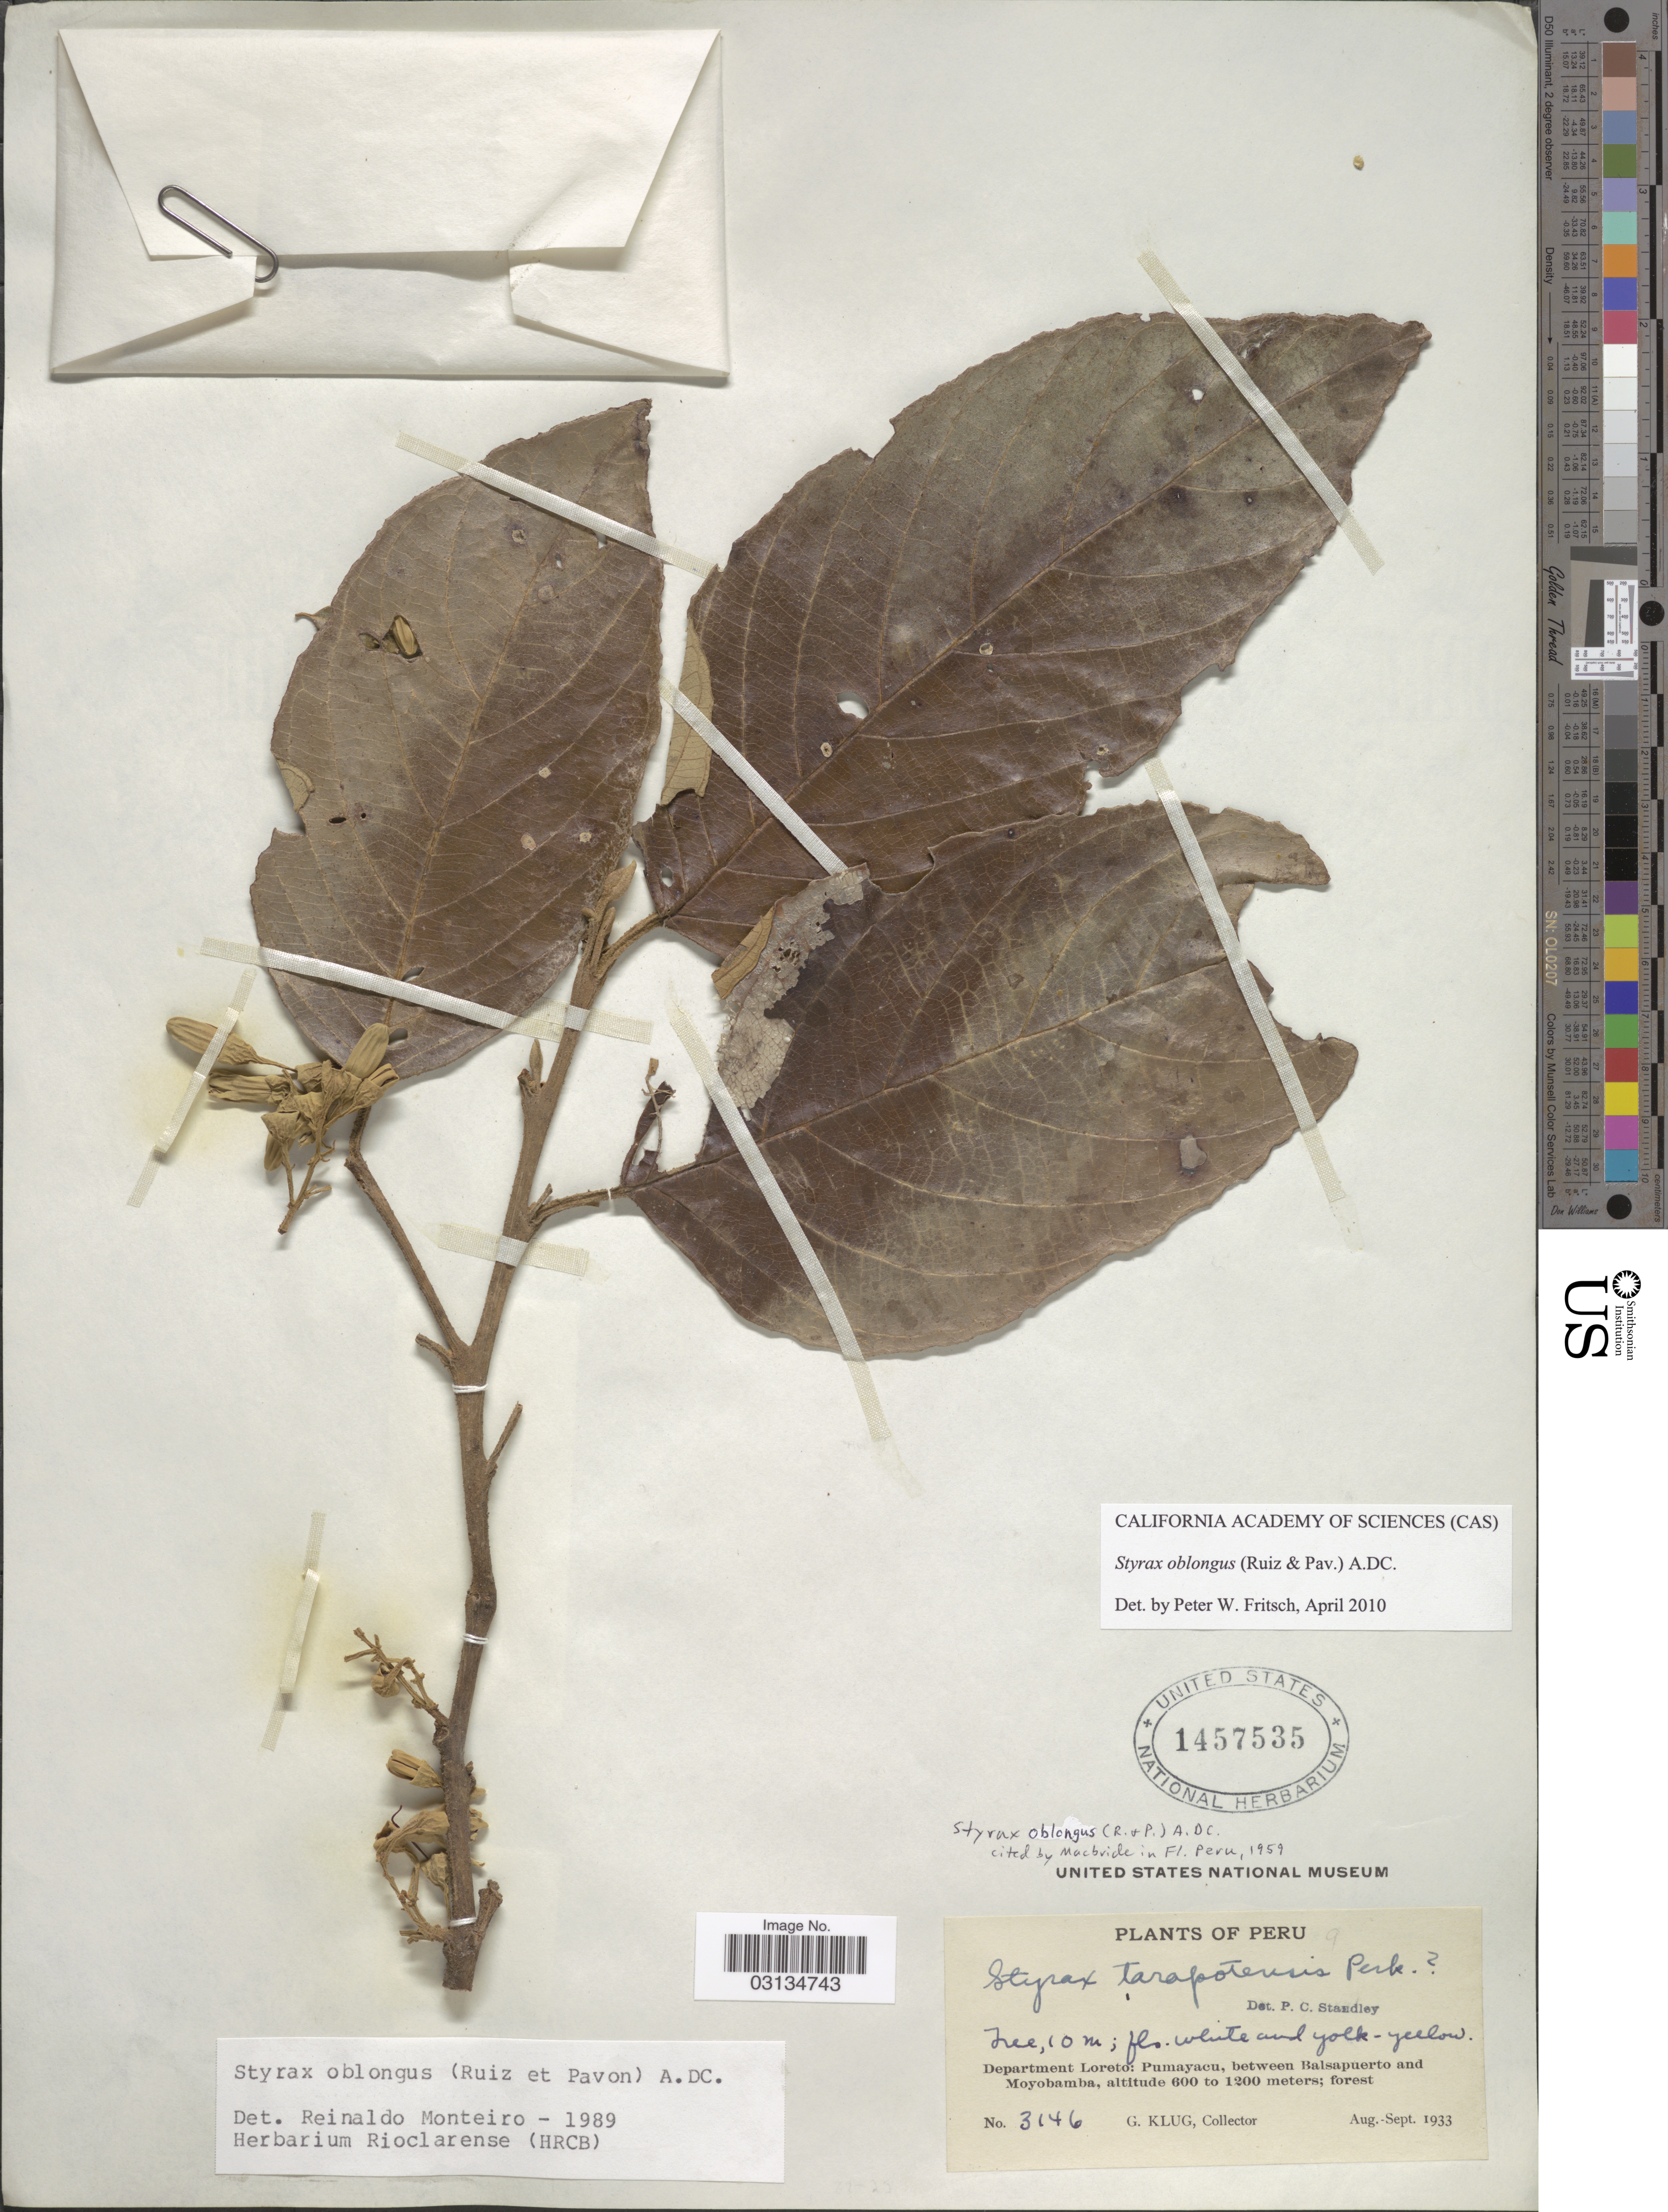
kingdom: Plantae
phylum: Tracheophyta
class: Magnoliopsida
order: Ericales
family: Styracaceae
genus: Styrax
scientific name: Styrax oblongus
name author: (Ruiz & Pav.) A. DC.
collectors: G. Klug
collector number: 3146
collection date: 1933-08/1933-09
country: Peru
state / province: Loreto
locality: Department Loreto: Pumayacu, between Balsapuerto and Moyobamba.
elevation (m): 600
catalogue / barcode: US 1457535